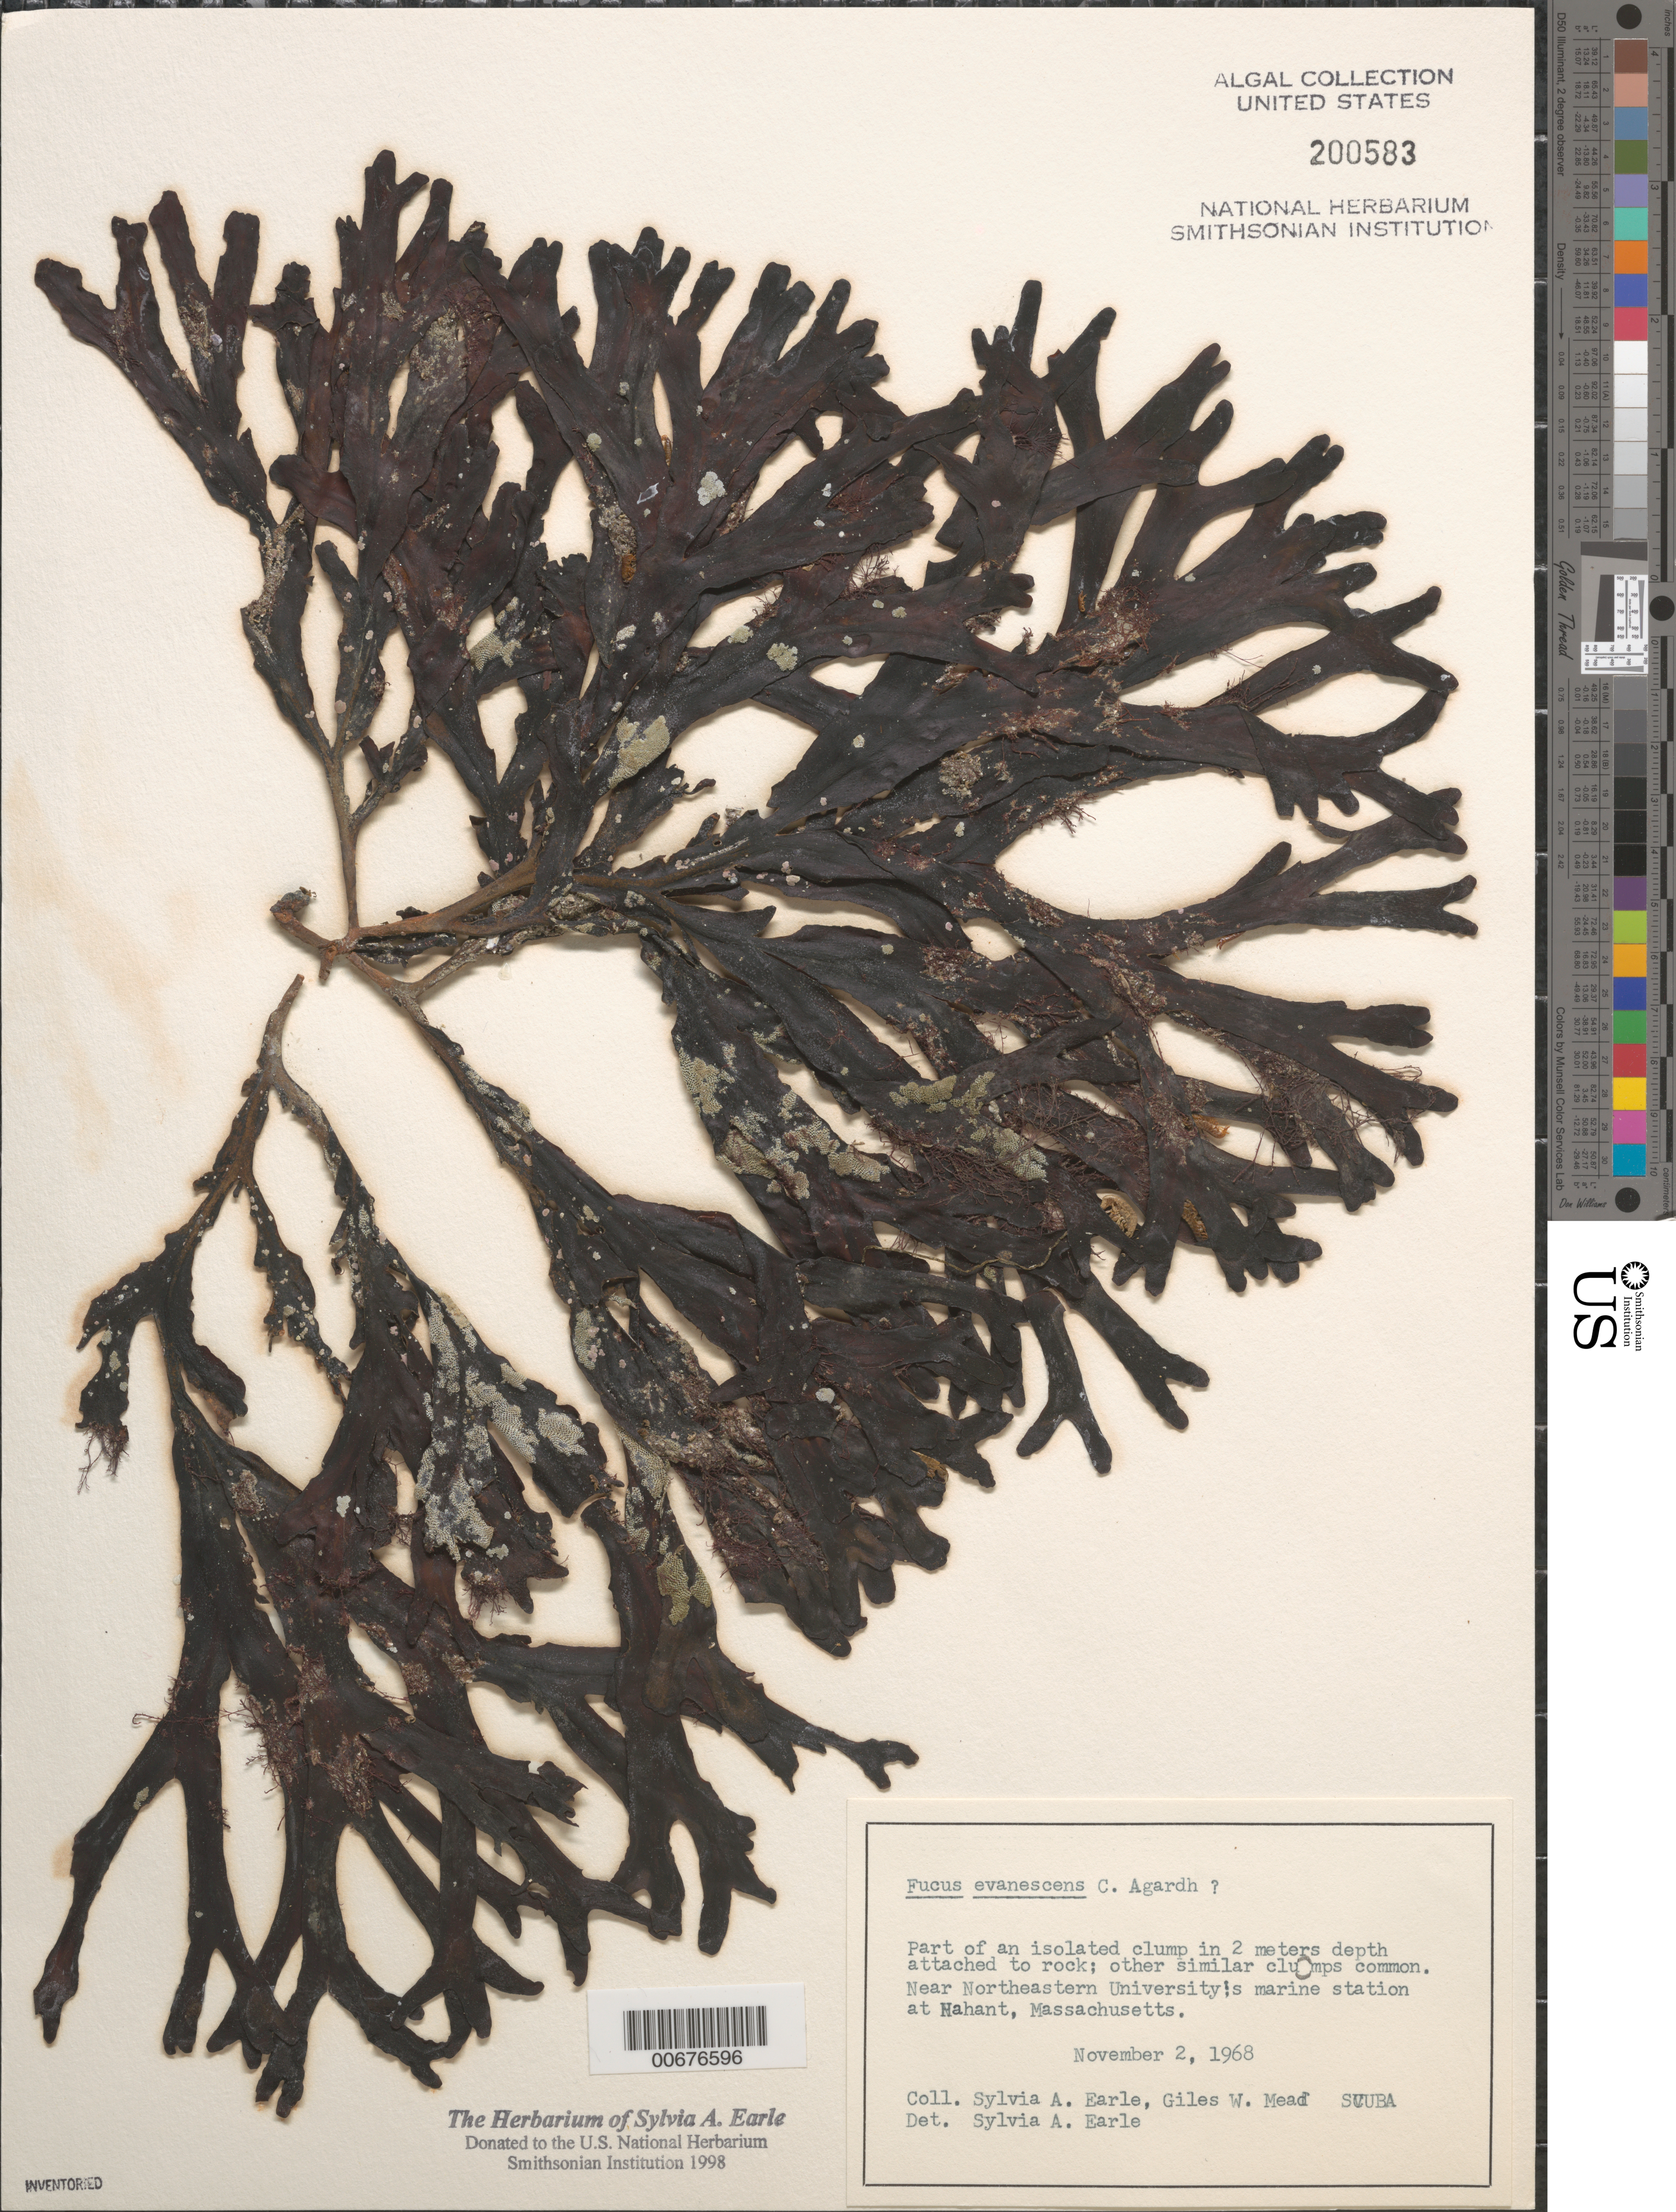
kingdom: Chromista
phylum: Ochrophyta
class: Phaeophyceae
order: Fucales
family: Fucaceae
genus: Fucus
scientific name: Fucus distichus subsp. evanescens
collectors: S. A. Earle & G. W. Mead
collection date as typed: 02 Nov 1968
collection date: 1968-11-02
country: United States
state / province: Massachusetts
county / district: Essex County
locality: Nahant, near Northeastern University's marine station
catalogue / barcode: US 200583